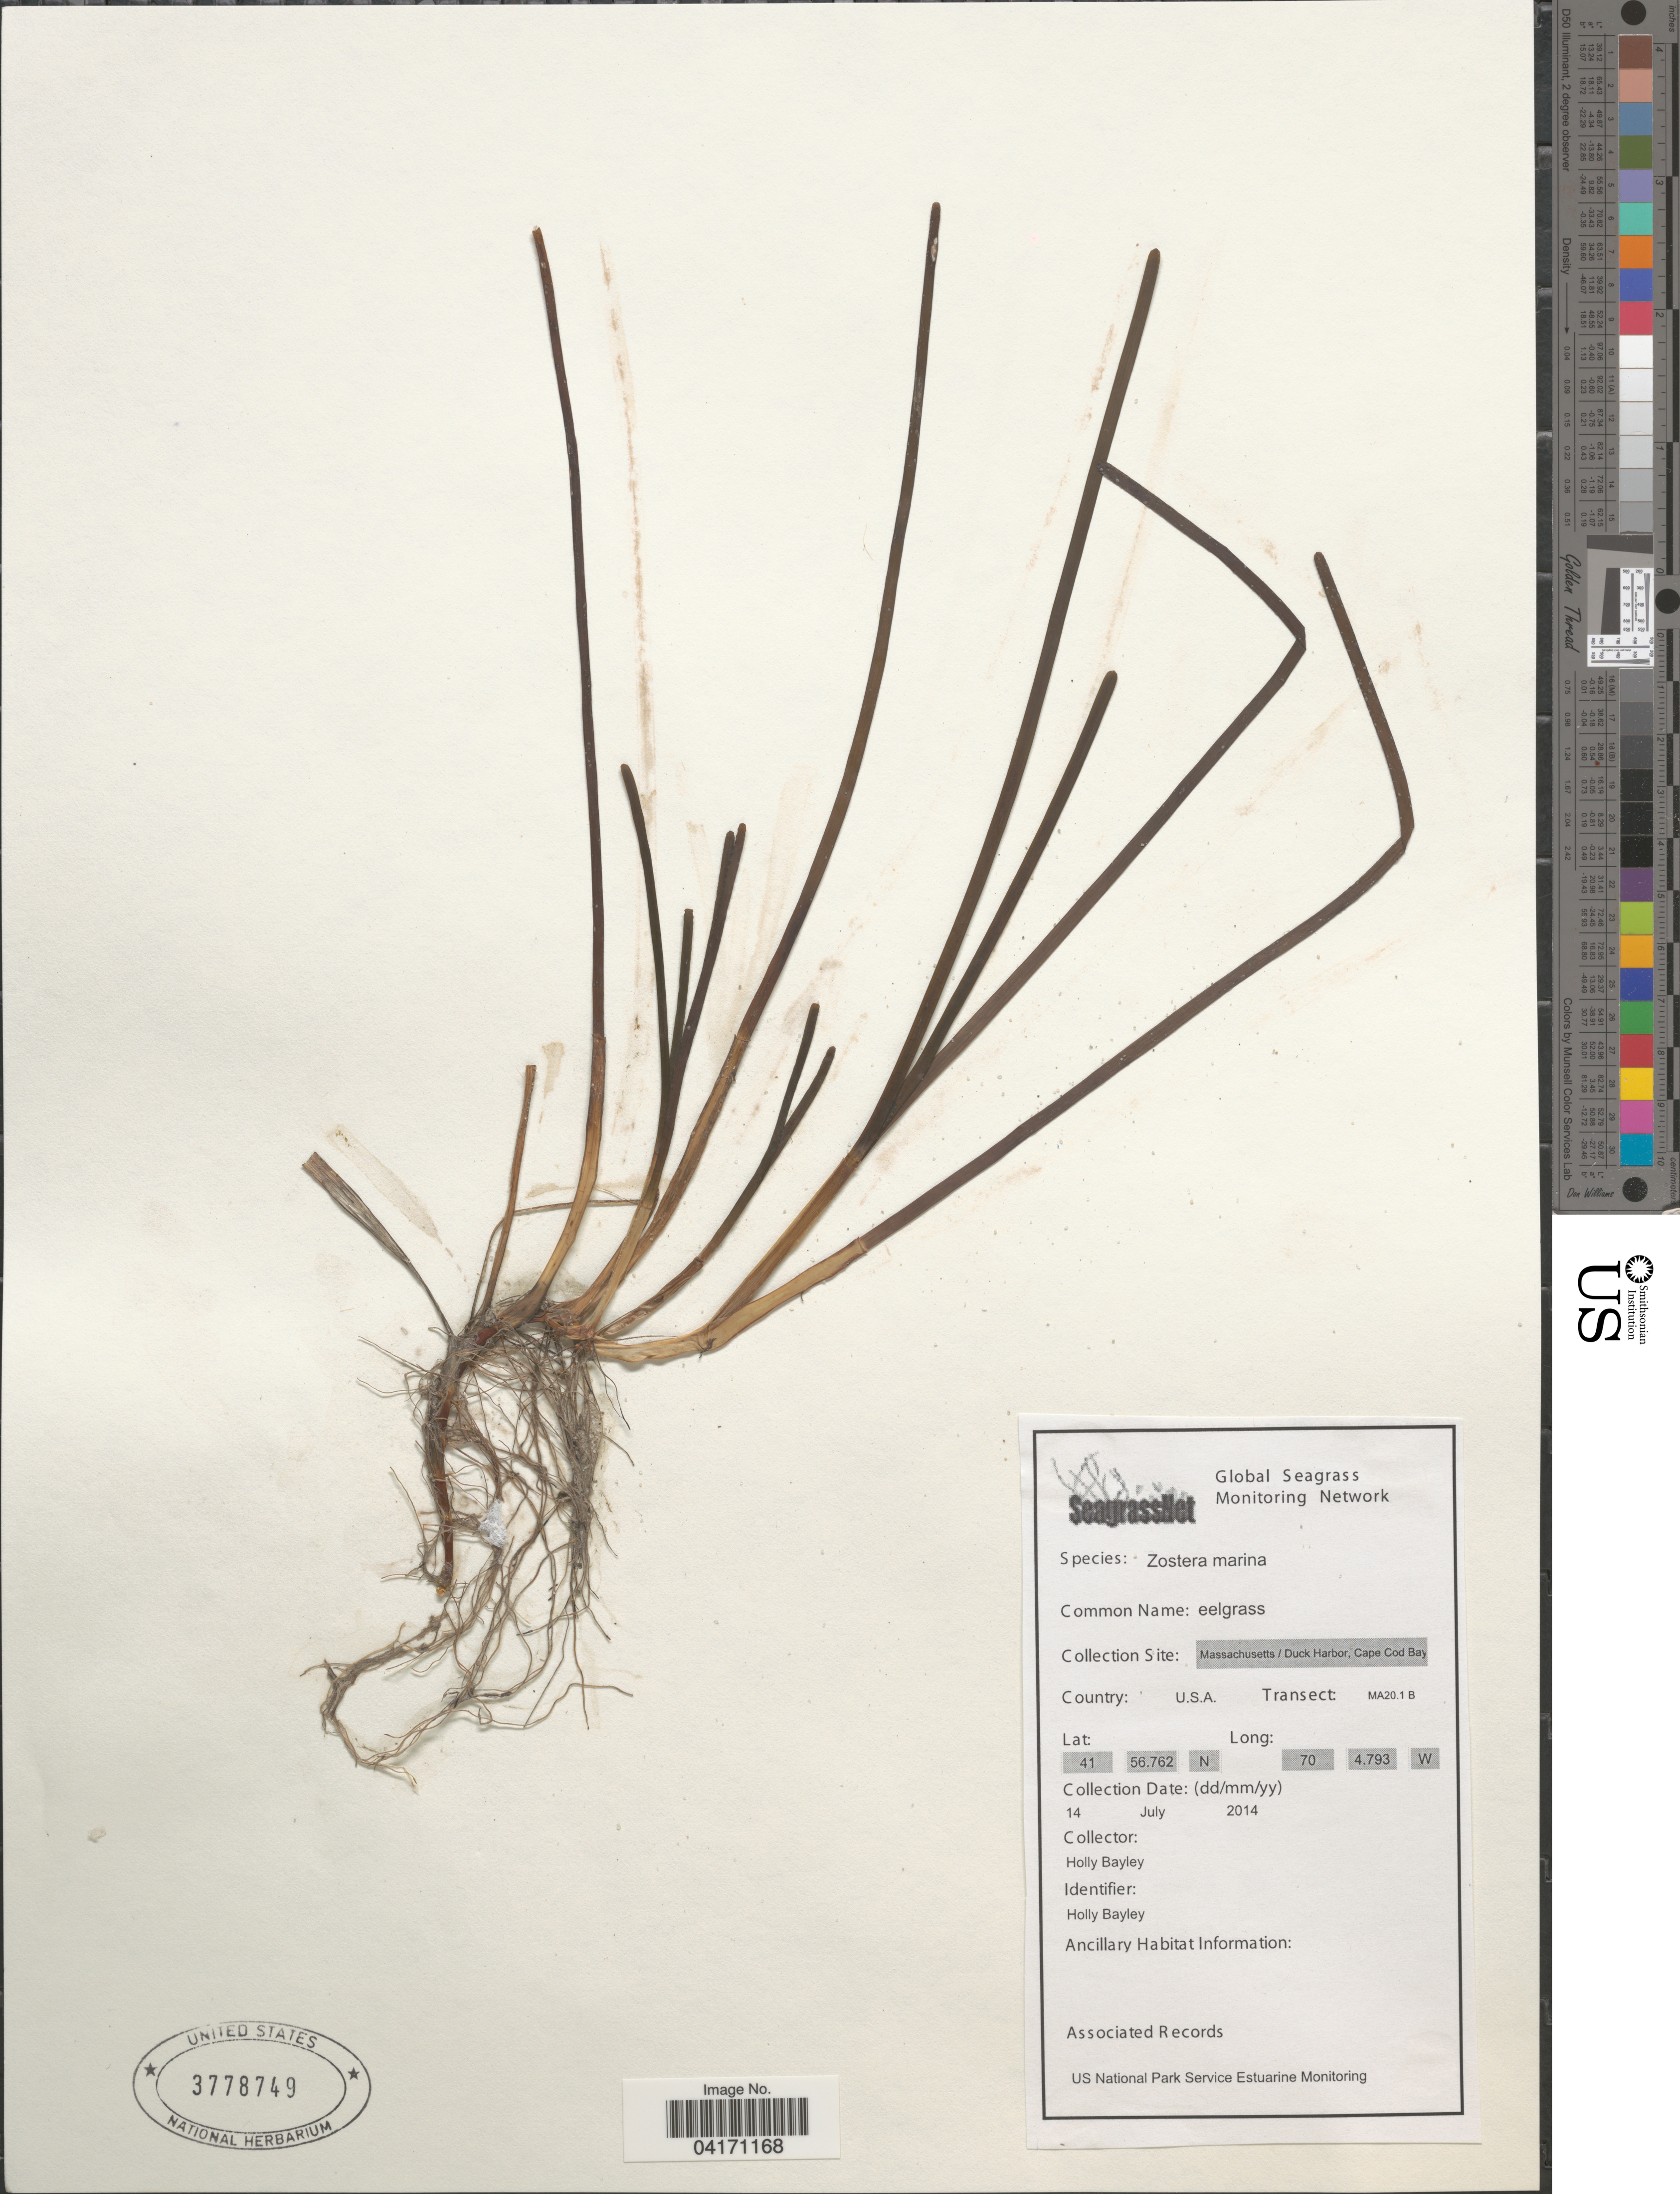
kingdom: Plantae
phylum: Tracheophyta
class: Liliopsida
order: Alismatales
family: Zosteraceae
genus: Zostera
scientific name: Zostera marina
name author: L.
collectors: H. Bayley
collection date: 2014-07-14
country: United States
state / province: Massachusetts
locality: Duck Harbor, Cape Cod Bay. Transect: MA20.1 B.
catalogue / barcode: US 3778749